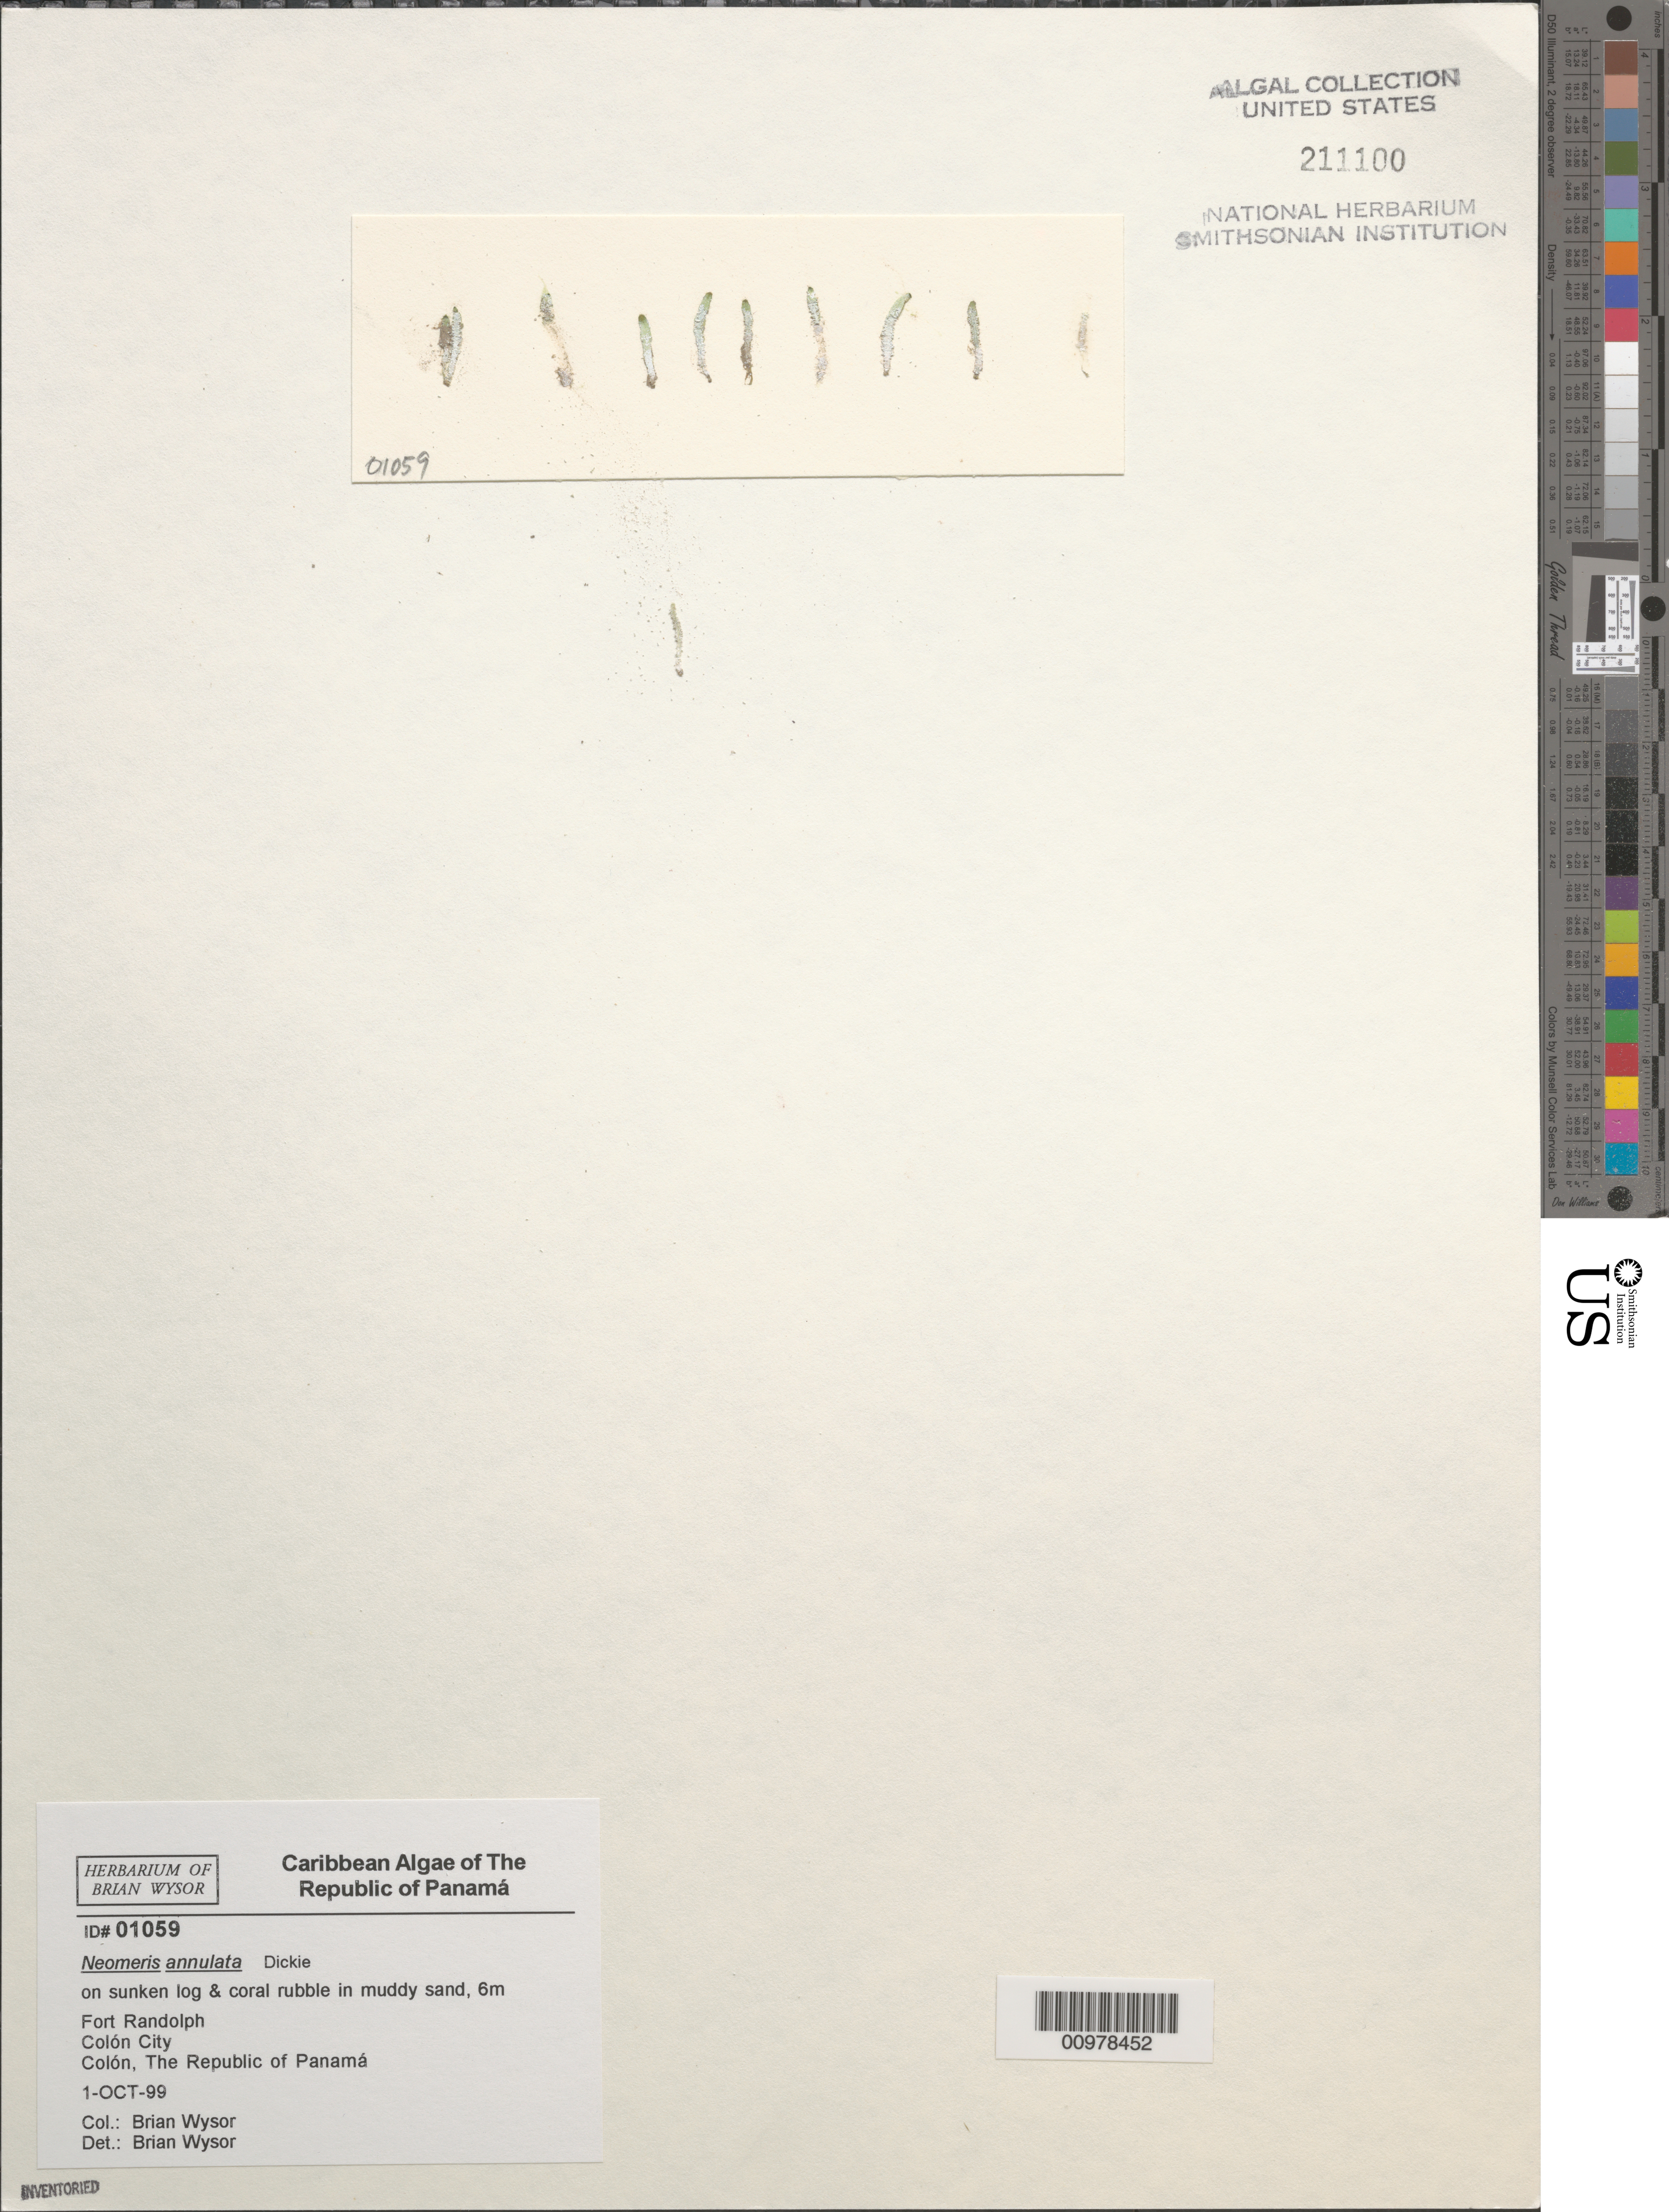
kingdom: Plantae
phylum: Chlorophyta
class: Ulvophyceae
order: Dasycladales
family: Dasycladaceae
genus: Neomeris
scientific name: Neomeris annulata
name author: Dickie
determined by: Wysor, B.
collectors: B. Wysor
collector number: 01059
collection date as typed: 01 Oct 1999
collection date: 1999-10-01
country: Panama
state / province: Colón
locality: Fort Randolph, Colón City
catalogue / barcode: US 211100